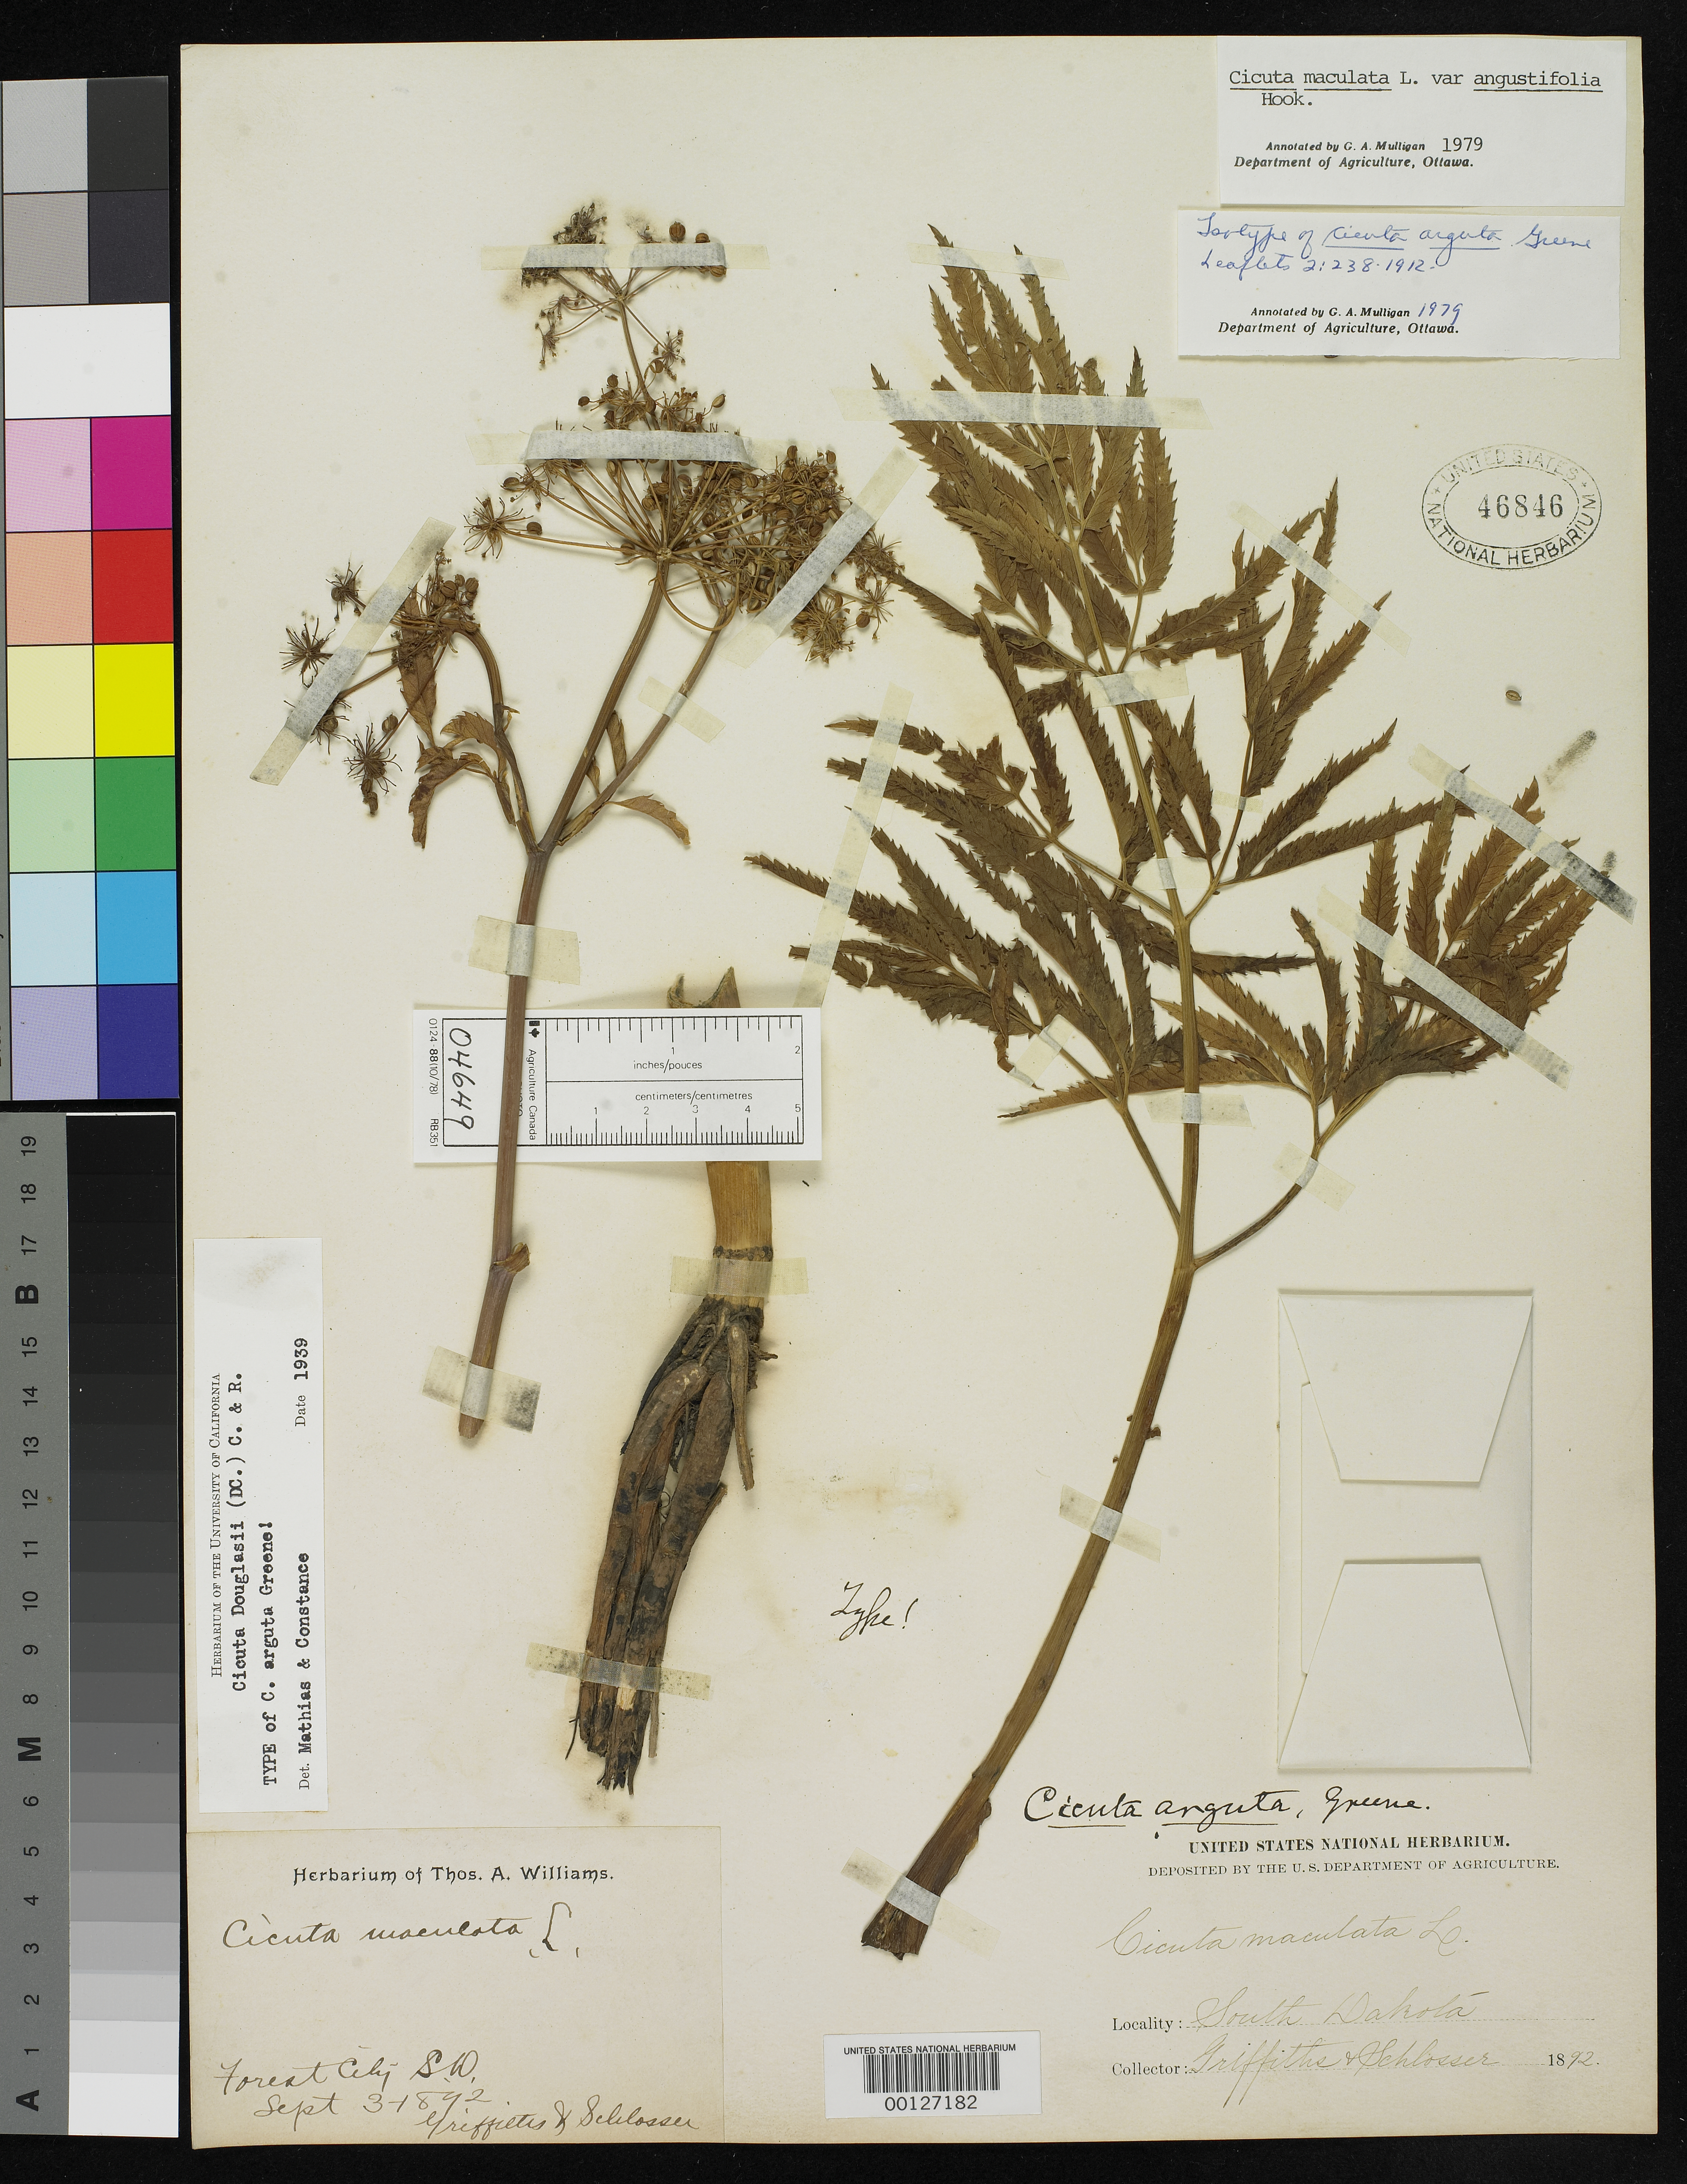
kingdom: Plantae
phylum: Tracheophyta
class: Magnoliopsida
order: Apiales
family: Apiaceae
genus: Cicuta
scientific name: Cicuta arguta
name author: Greene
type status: Holotype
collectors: D. Griffiths & J. Schlosser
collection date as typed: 03 Sep 1892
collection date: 1892-09-03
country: United States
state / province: South Dakota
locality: Forest City.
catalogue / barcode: US 46846